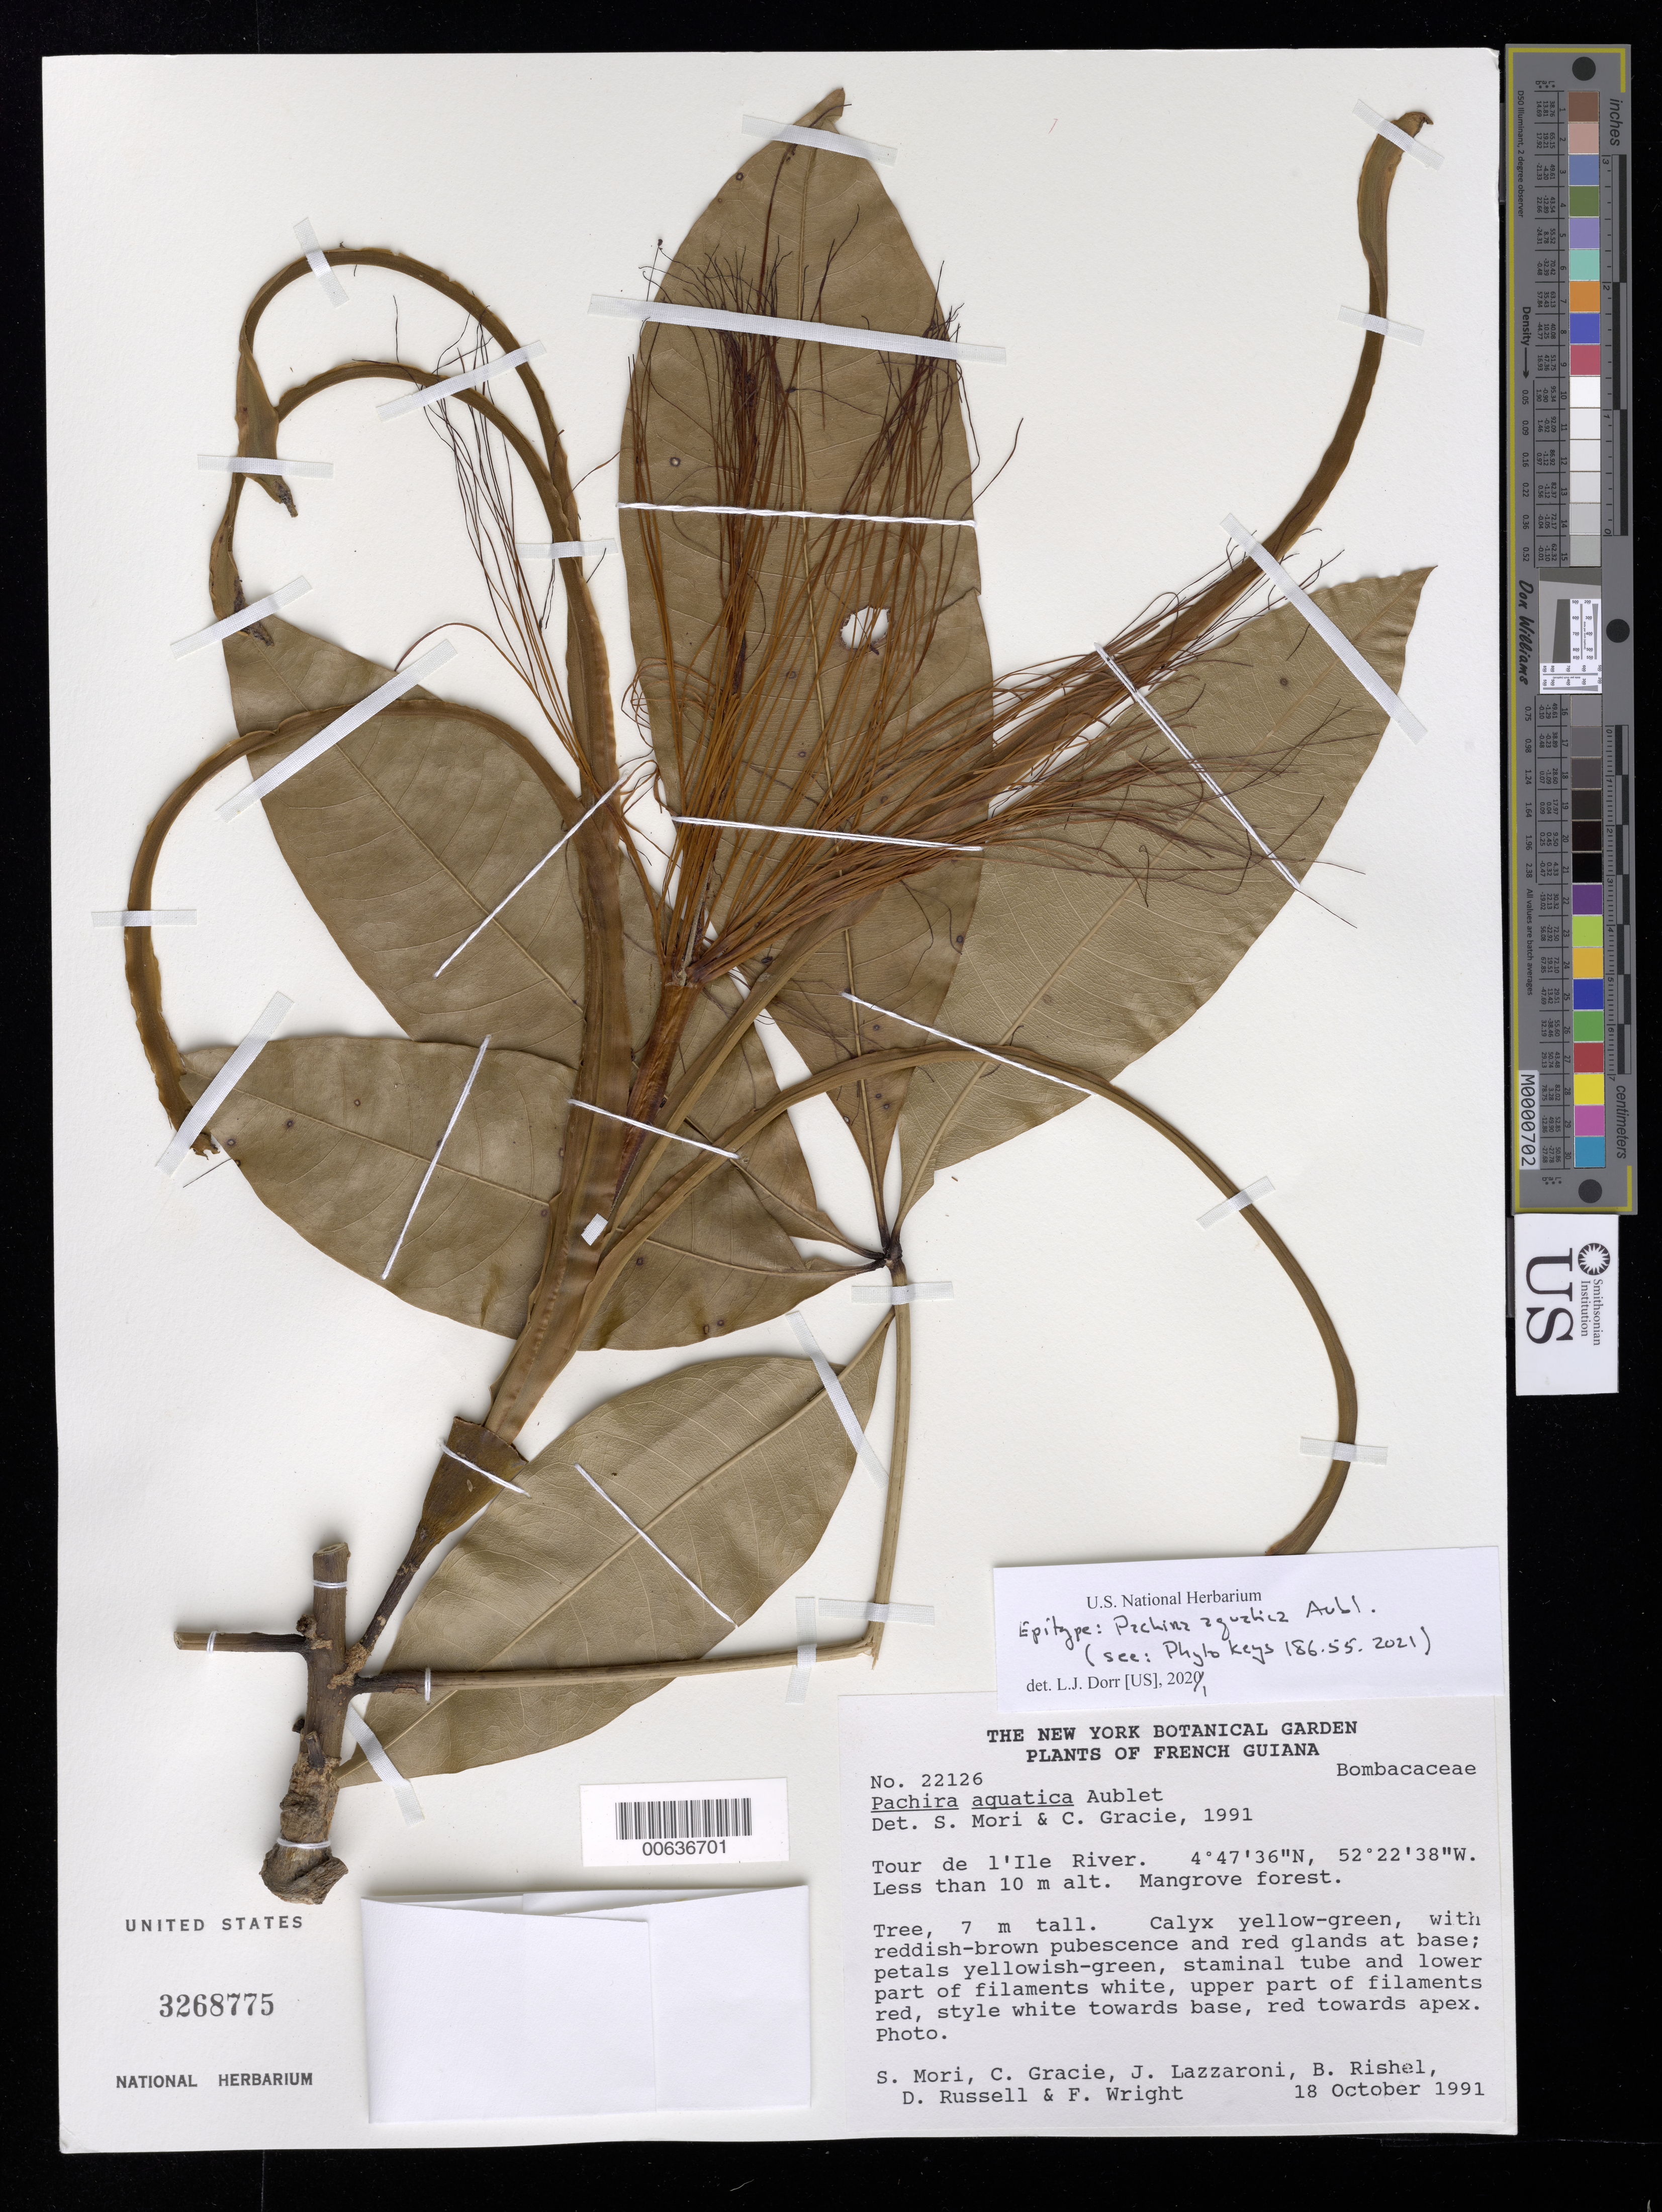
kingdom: Plantae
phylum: Tracheophyta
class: Magnoliopsida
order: Malvales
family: Malvaceae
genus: Pachira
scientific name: Pachira aquatica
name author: Aubl.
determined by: Dorr, L. J., (BOT), Smithsonian Institution - National Museum of Natural History (UNITED STATES)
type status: Epitype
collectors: S. Mori, C. A. Gracie, J. Lazzaroni, B. Rishel, D. Russell & F. Wright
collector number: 22126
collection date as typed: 18-Oct-91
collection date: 1991-10-18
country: French Guiana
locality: Tour de l'Ile River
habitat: Mangrove forest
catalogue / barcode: US 3268775